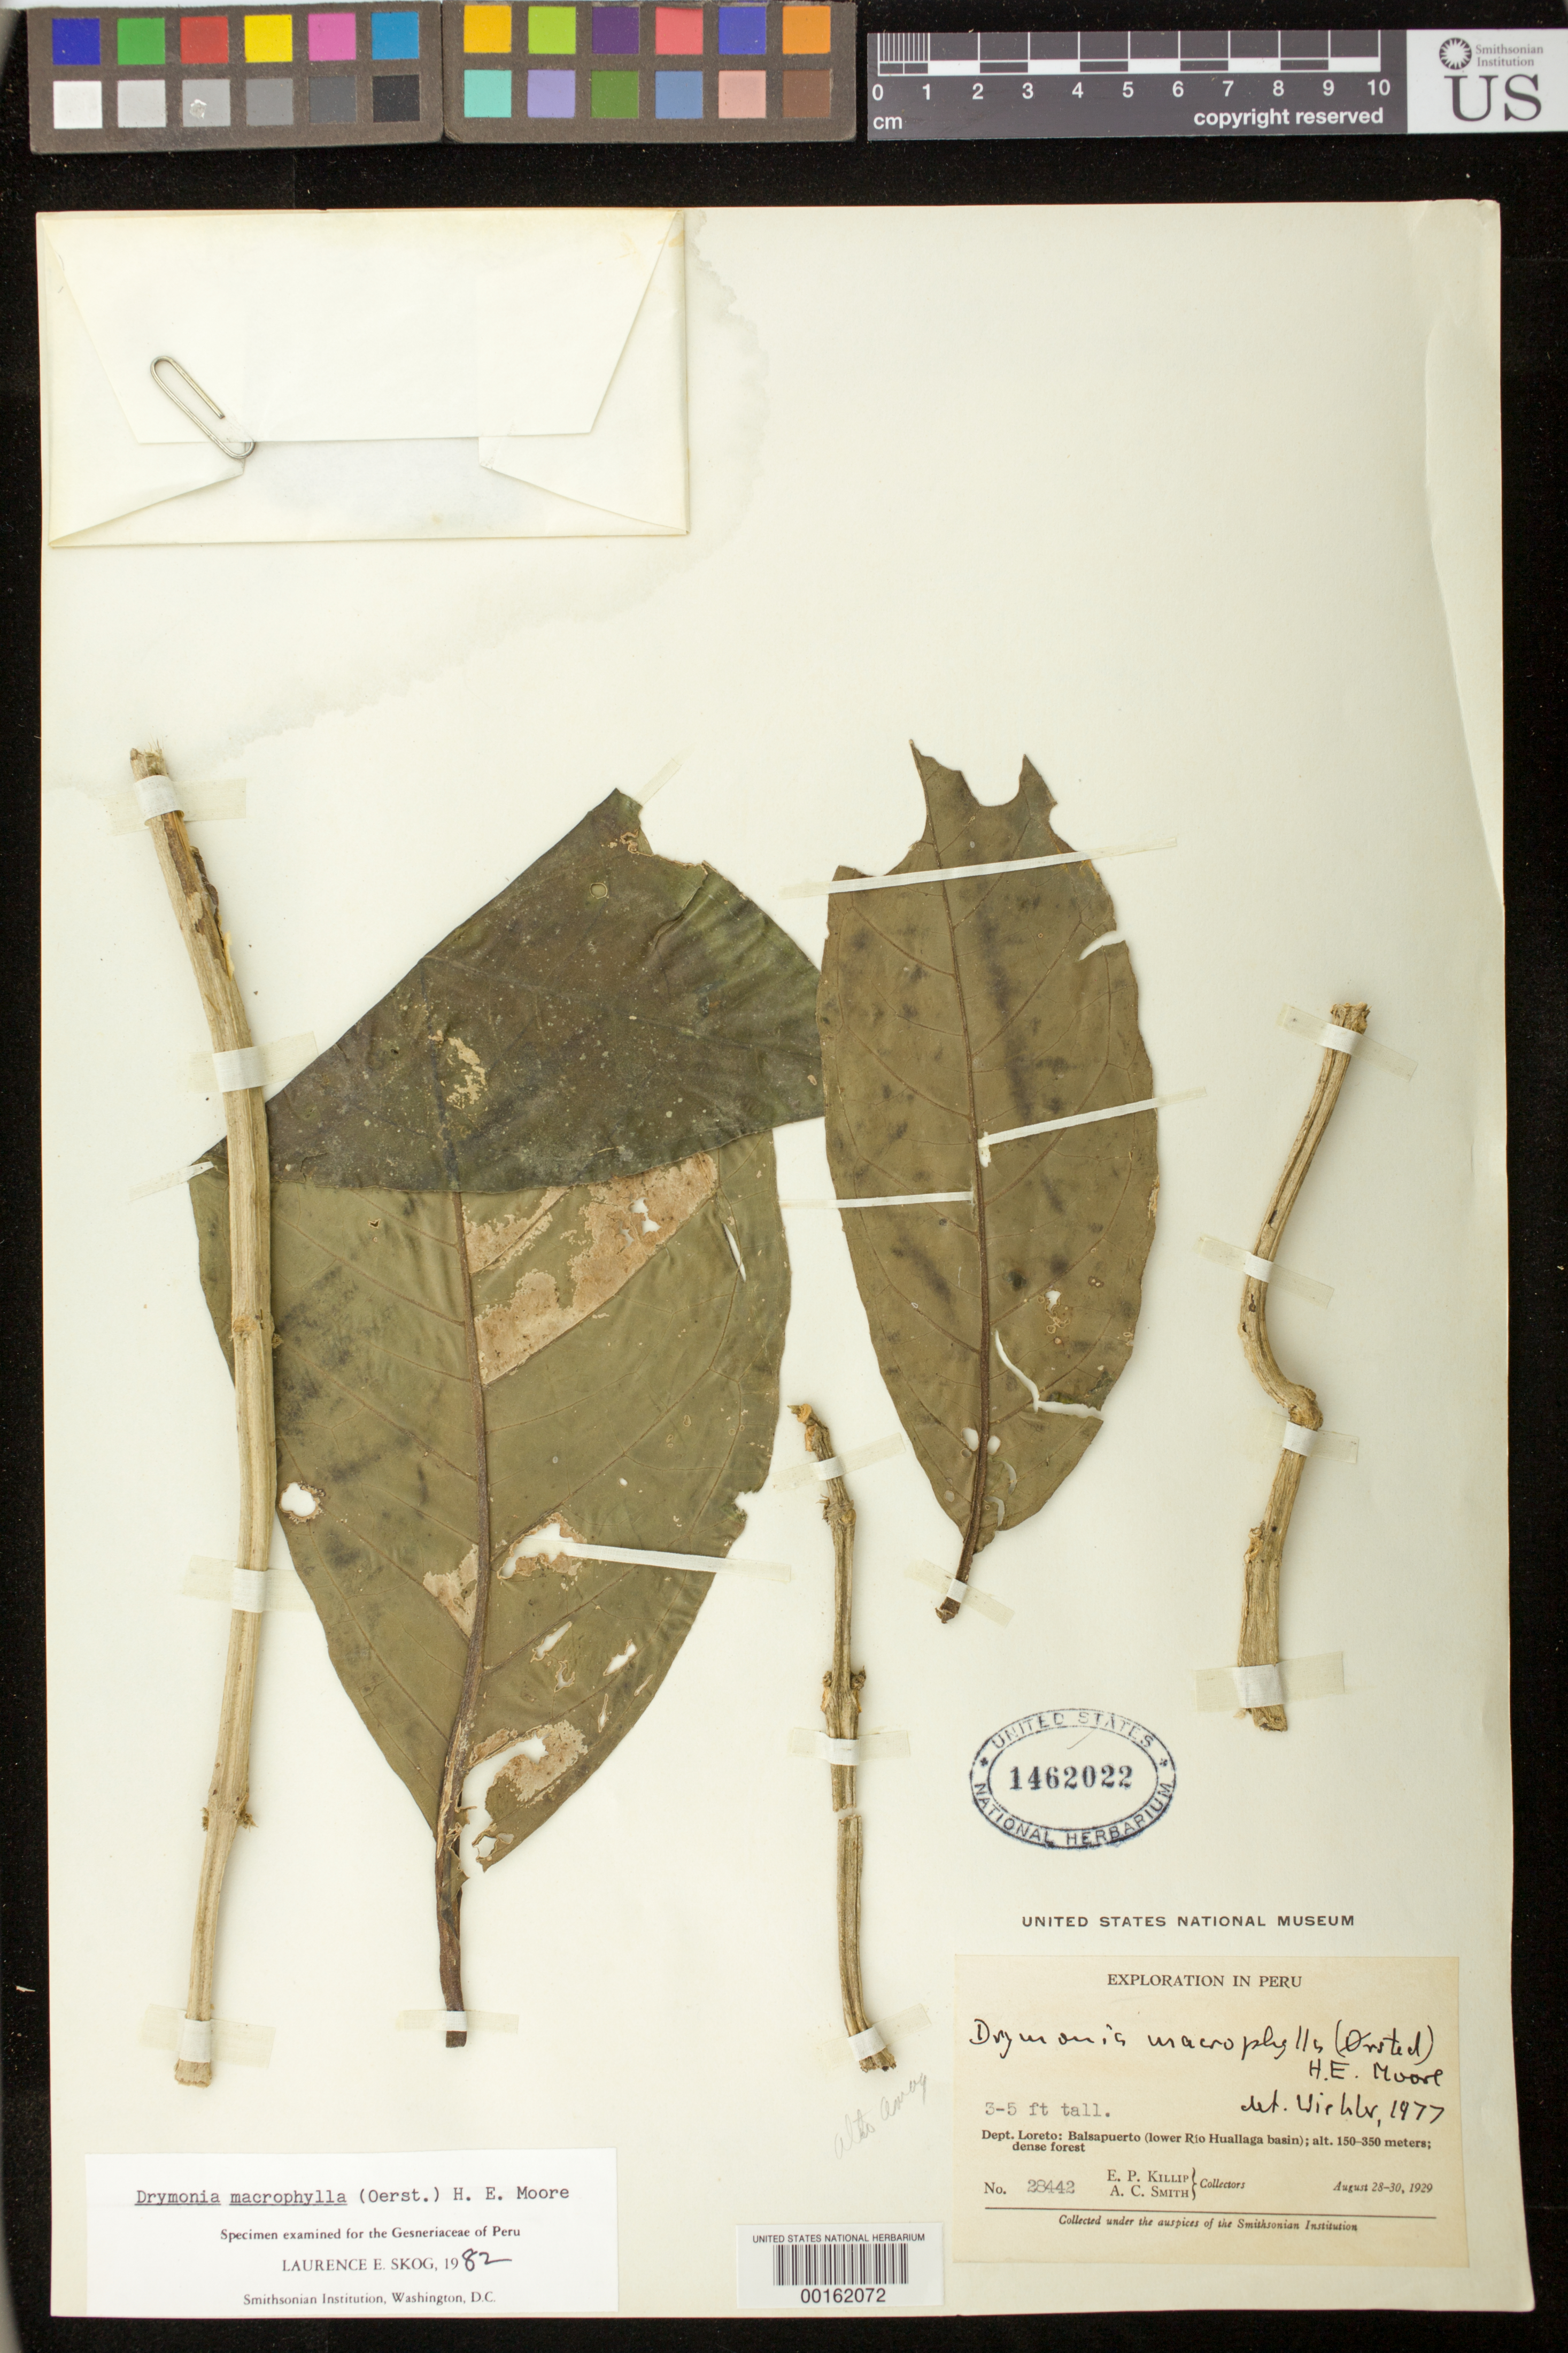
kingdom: Plantae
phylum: Tracheophyta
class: Magnoliopsida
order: Lamiales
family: Gesneriaceae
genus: Drymonia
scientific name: Drymonia macrophylla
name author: (Oerst.) H.E. Moore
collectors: E. P. Killip & A. C. Smith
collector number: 28442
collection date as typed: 28-30 Aug 1929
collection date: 1929-08-28/1929-08-30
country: Peru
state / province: Loreto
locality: Balsapuerto (lower Rio Huallaga basin)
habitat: Dense forest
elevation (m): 150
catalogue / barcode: US 1462022